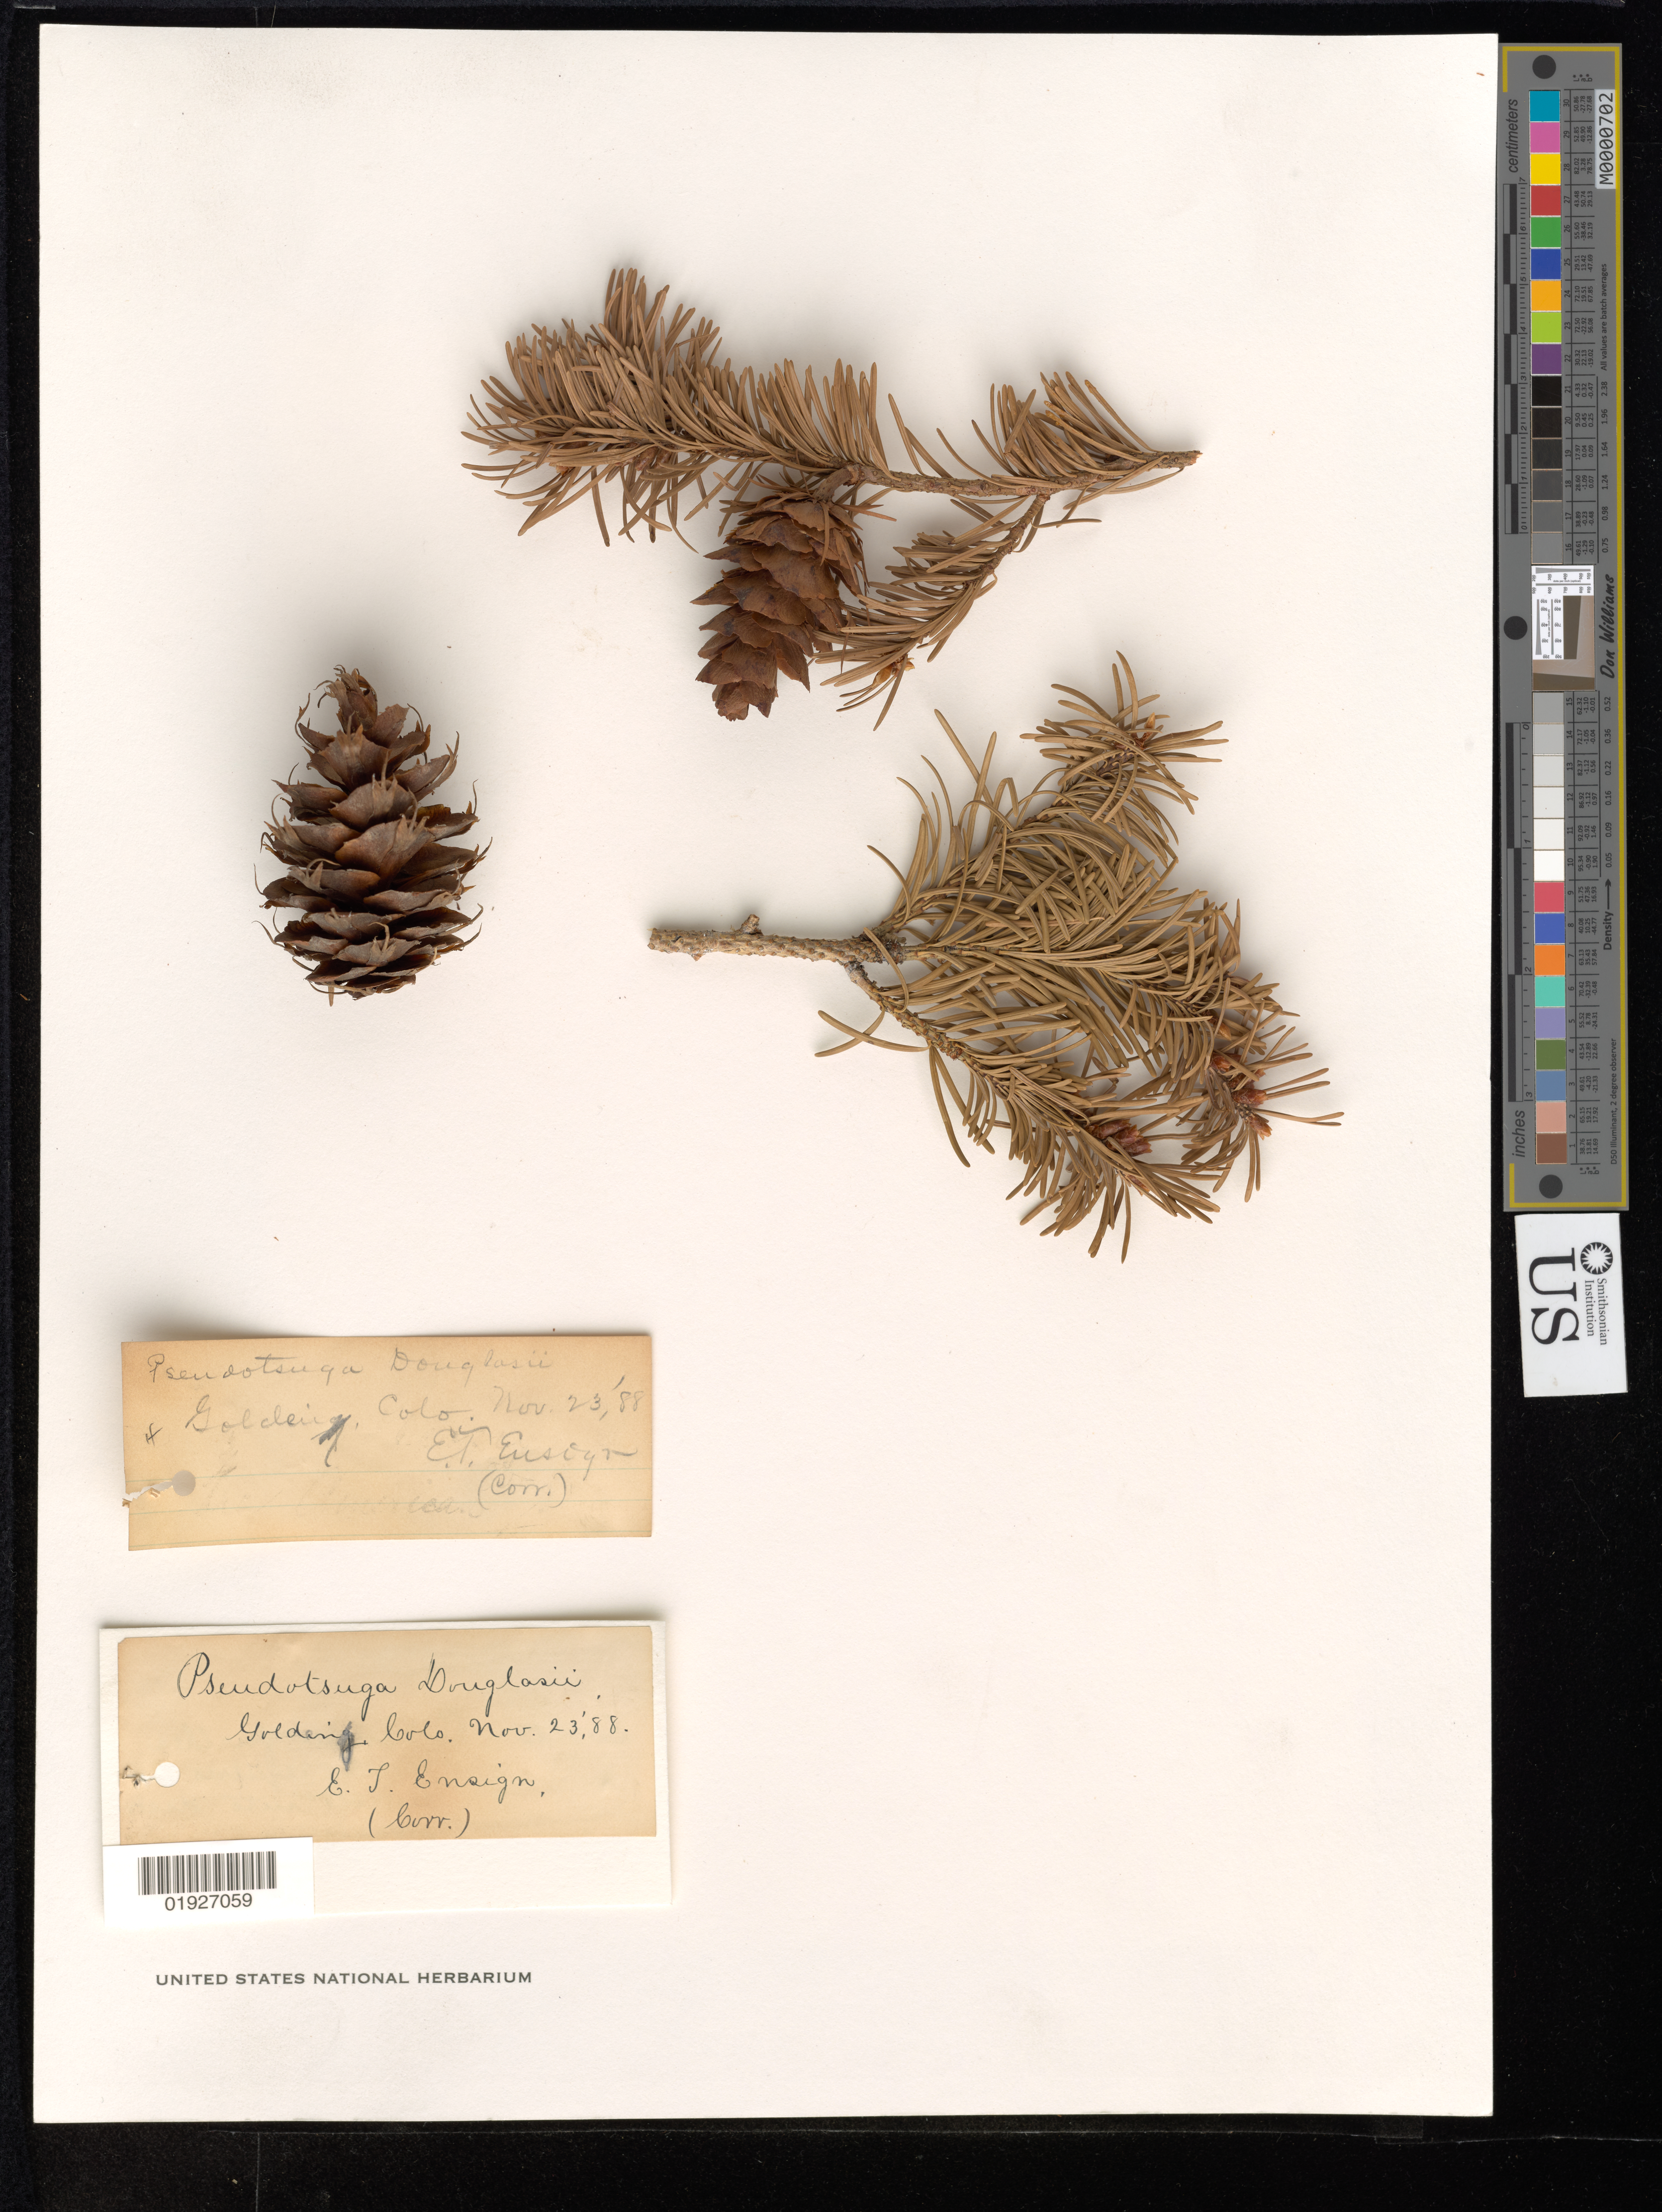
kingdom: Plantae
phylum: Tracheophyta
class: Pinopsida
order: Pinales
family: Pinaceae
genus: Pseudotsuga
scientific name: Pseudotsuga taxifolia var. glauca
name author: Sudw.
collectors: M. Ensign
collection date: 1888-11-23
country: United States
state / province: Colorado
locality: Golden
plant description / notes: Herb. no. 475177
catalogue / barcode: US 475177